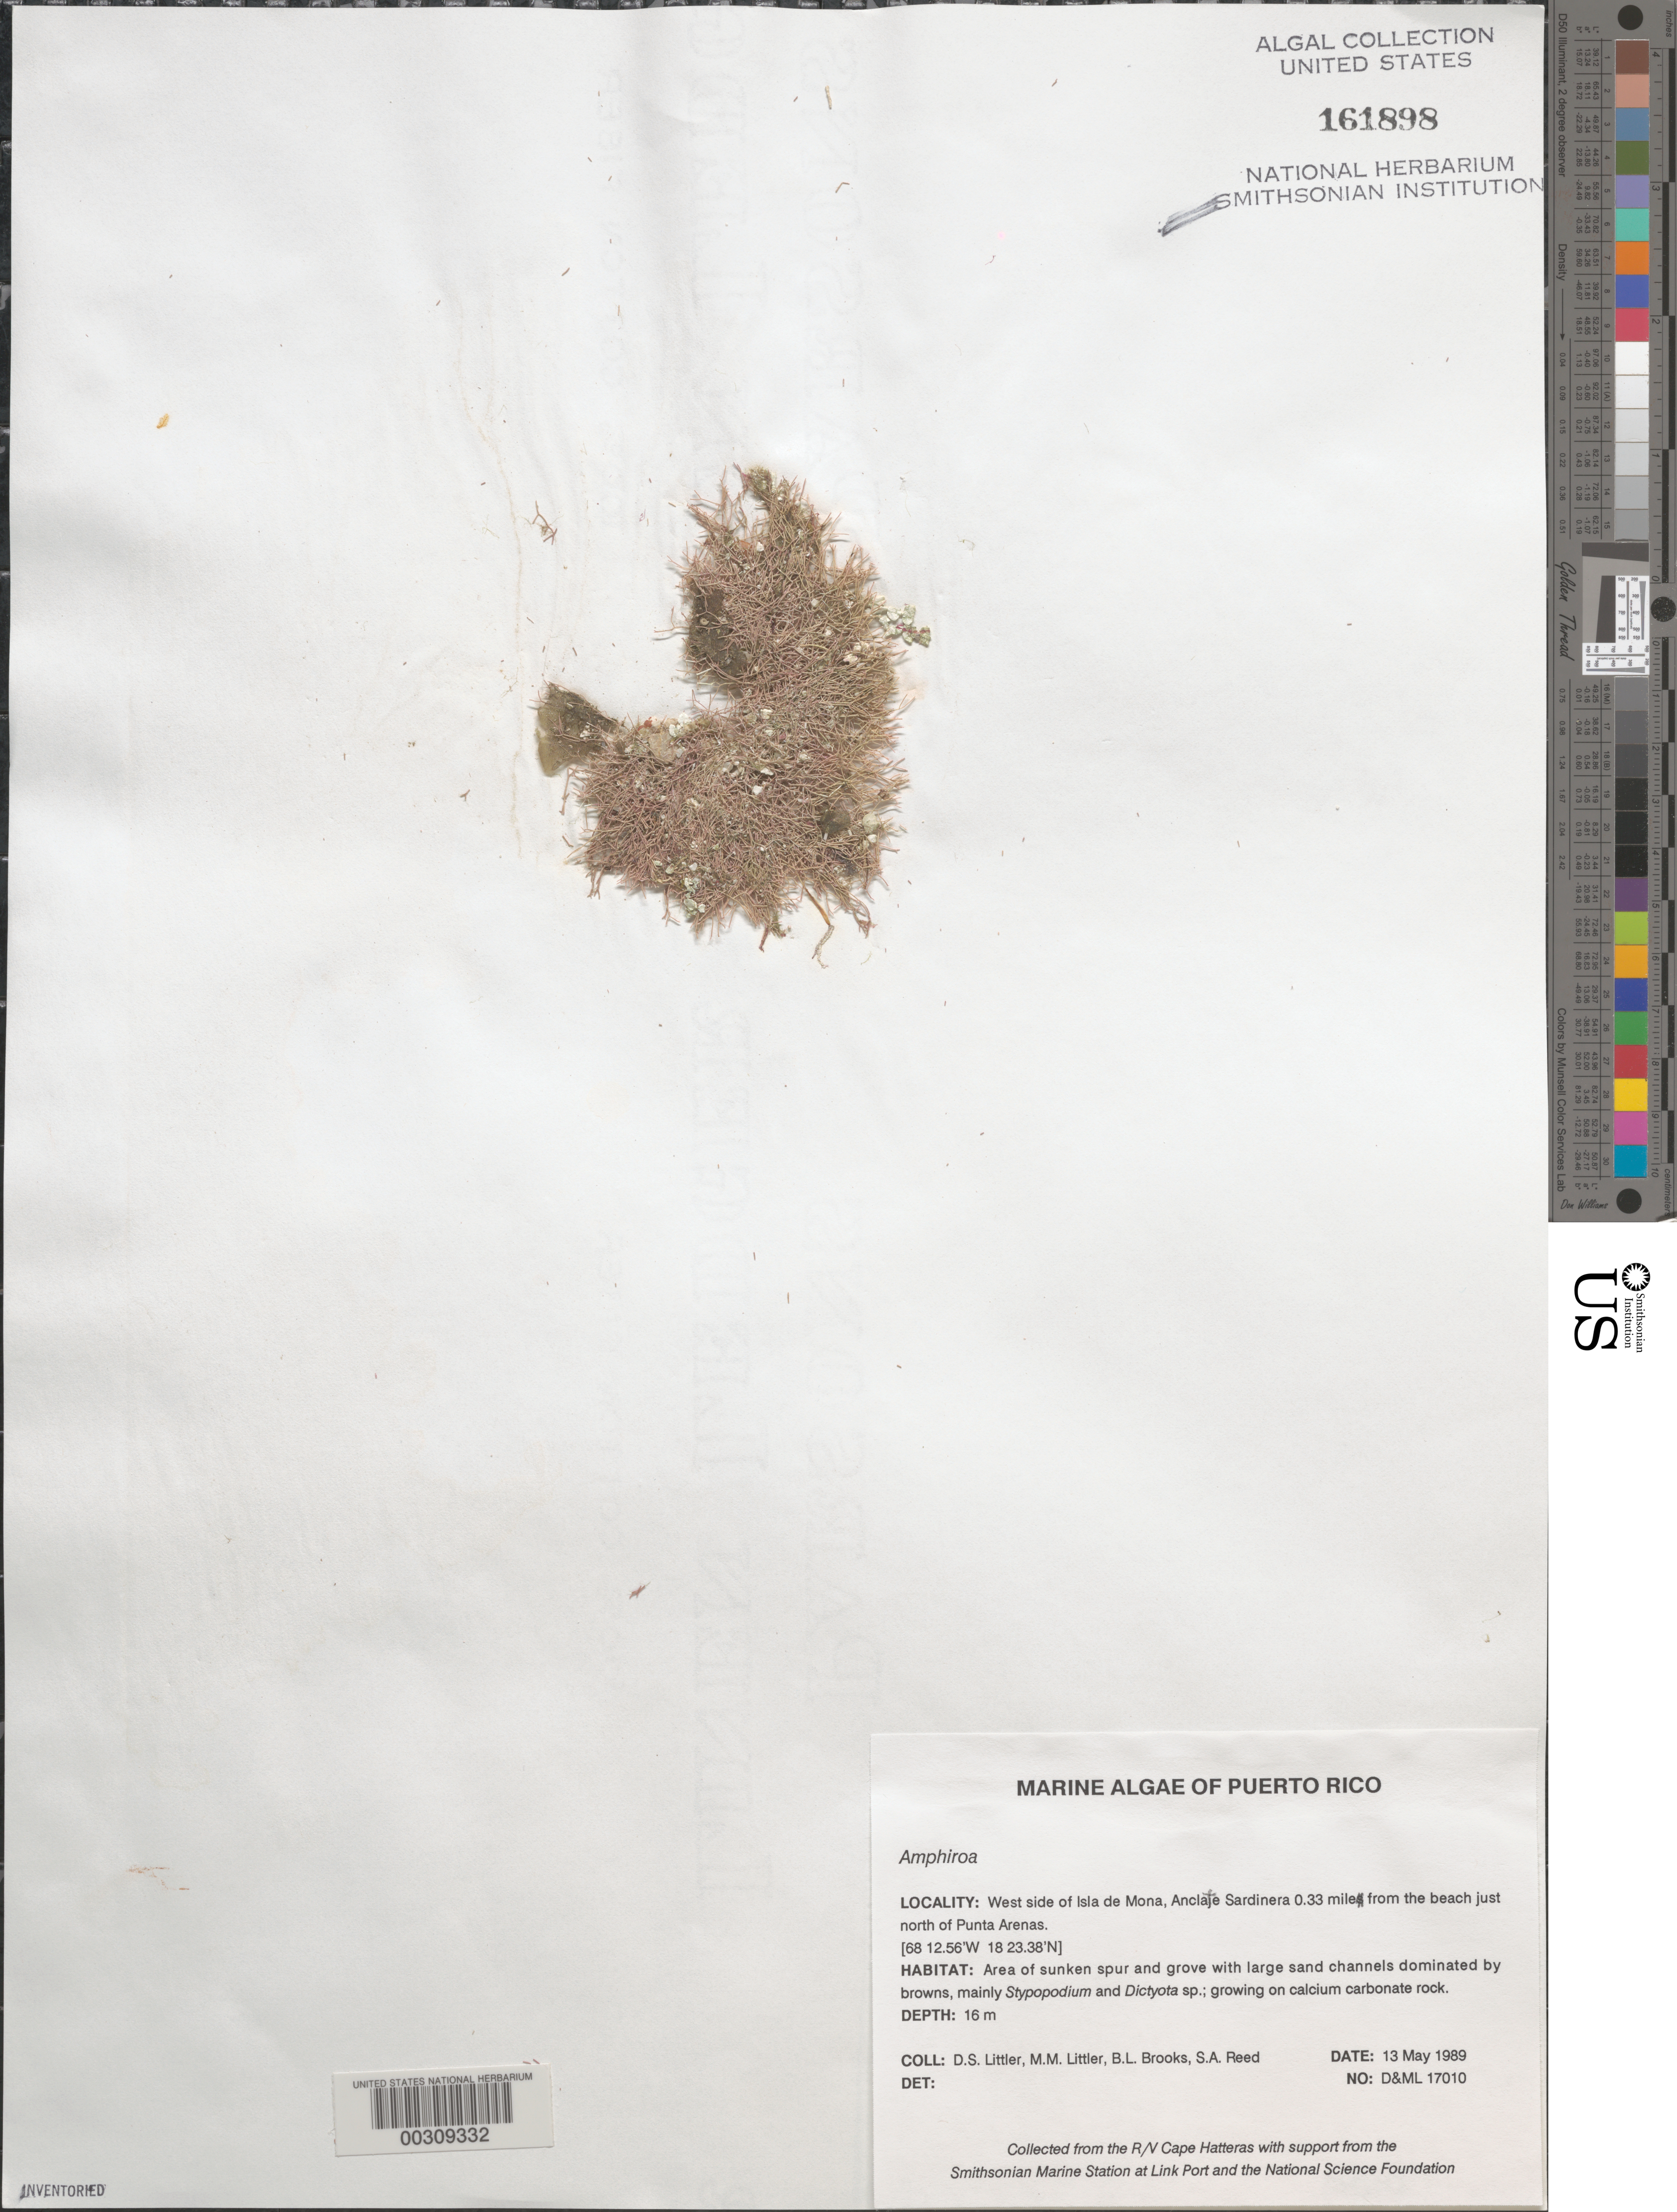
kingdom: Plantae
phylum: Rhodophyta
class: Florideophyceae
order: Corallinales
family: Lithophyllaceae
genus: Amphiroa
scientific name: Amphiroa sp.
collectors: D. S. Littler, M. M. Littler, B. Brooks & S. Reed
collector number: D&ML 17010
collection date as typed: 13 May 1989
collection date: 1989-05-13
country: Puerto Rico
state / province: Mayaguez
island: Isla de Mona (Isla Mona)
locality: Anclate Sardinera 0.33 mile north of Punta Arenas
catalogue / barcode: US 161898